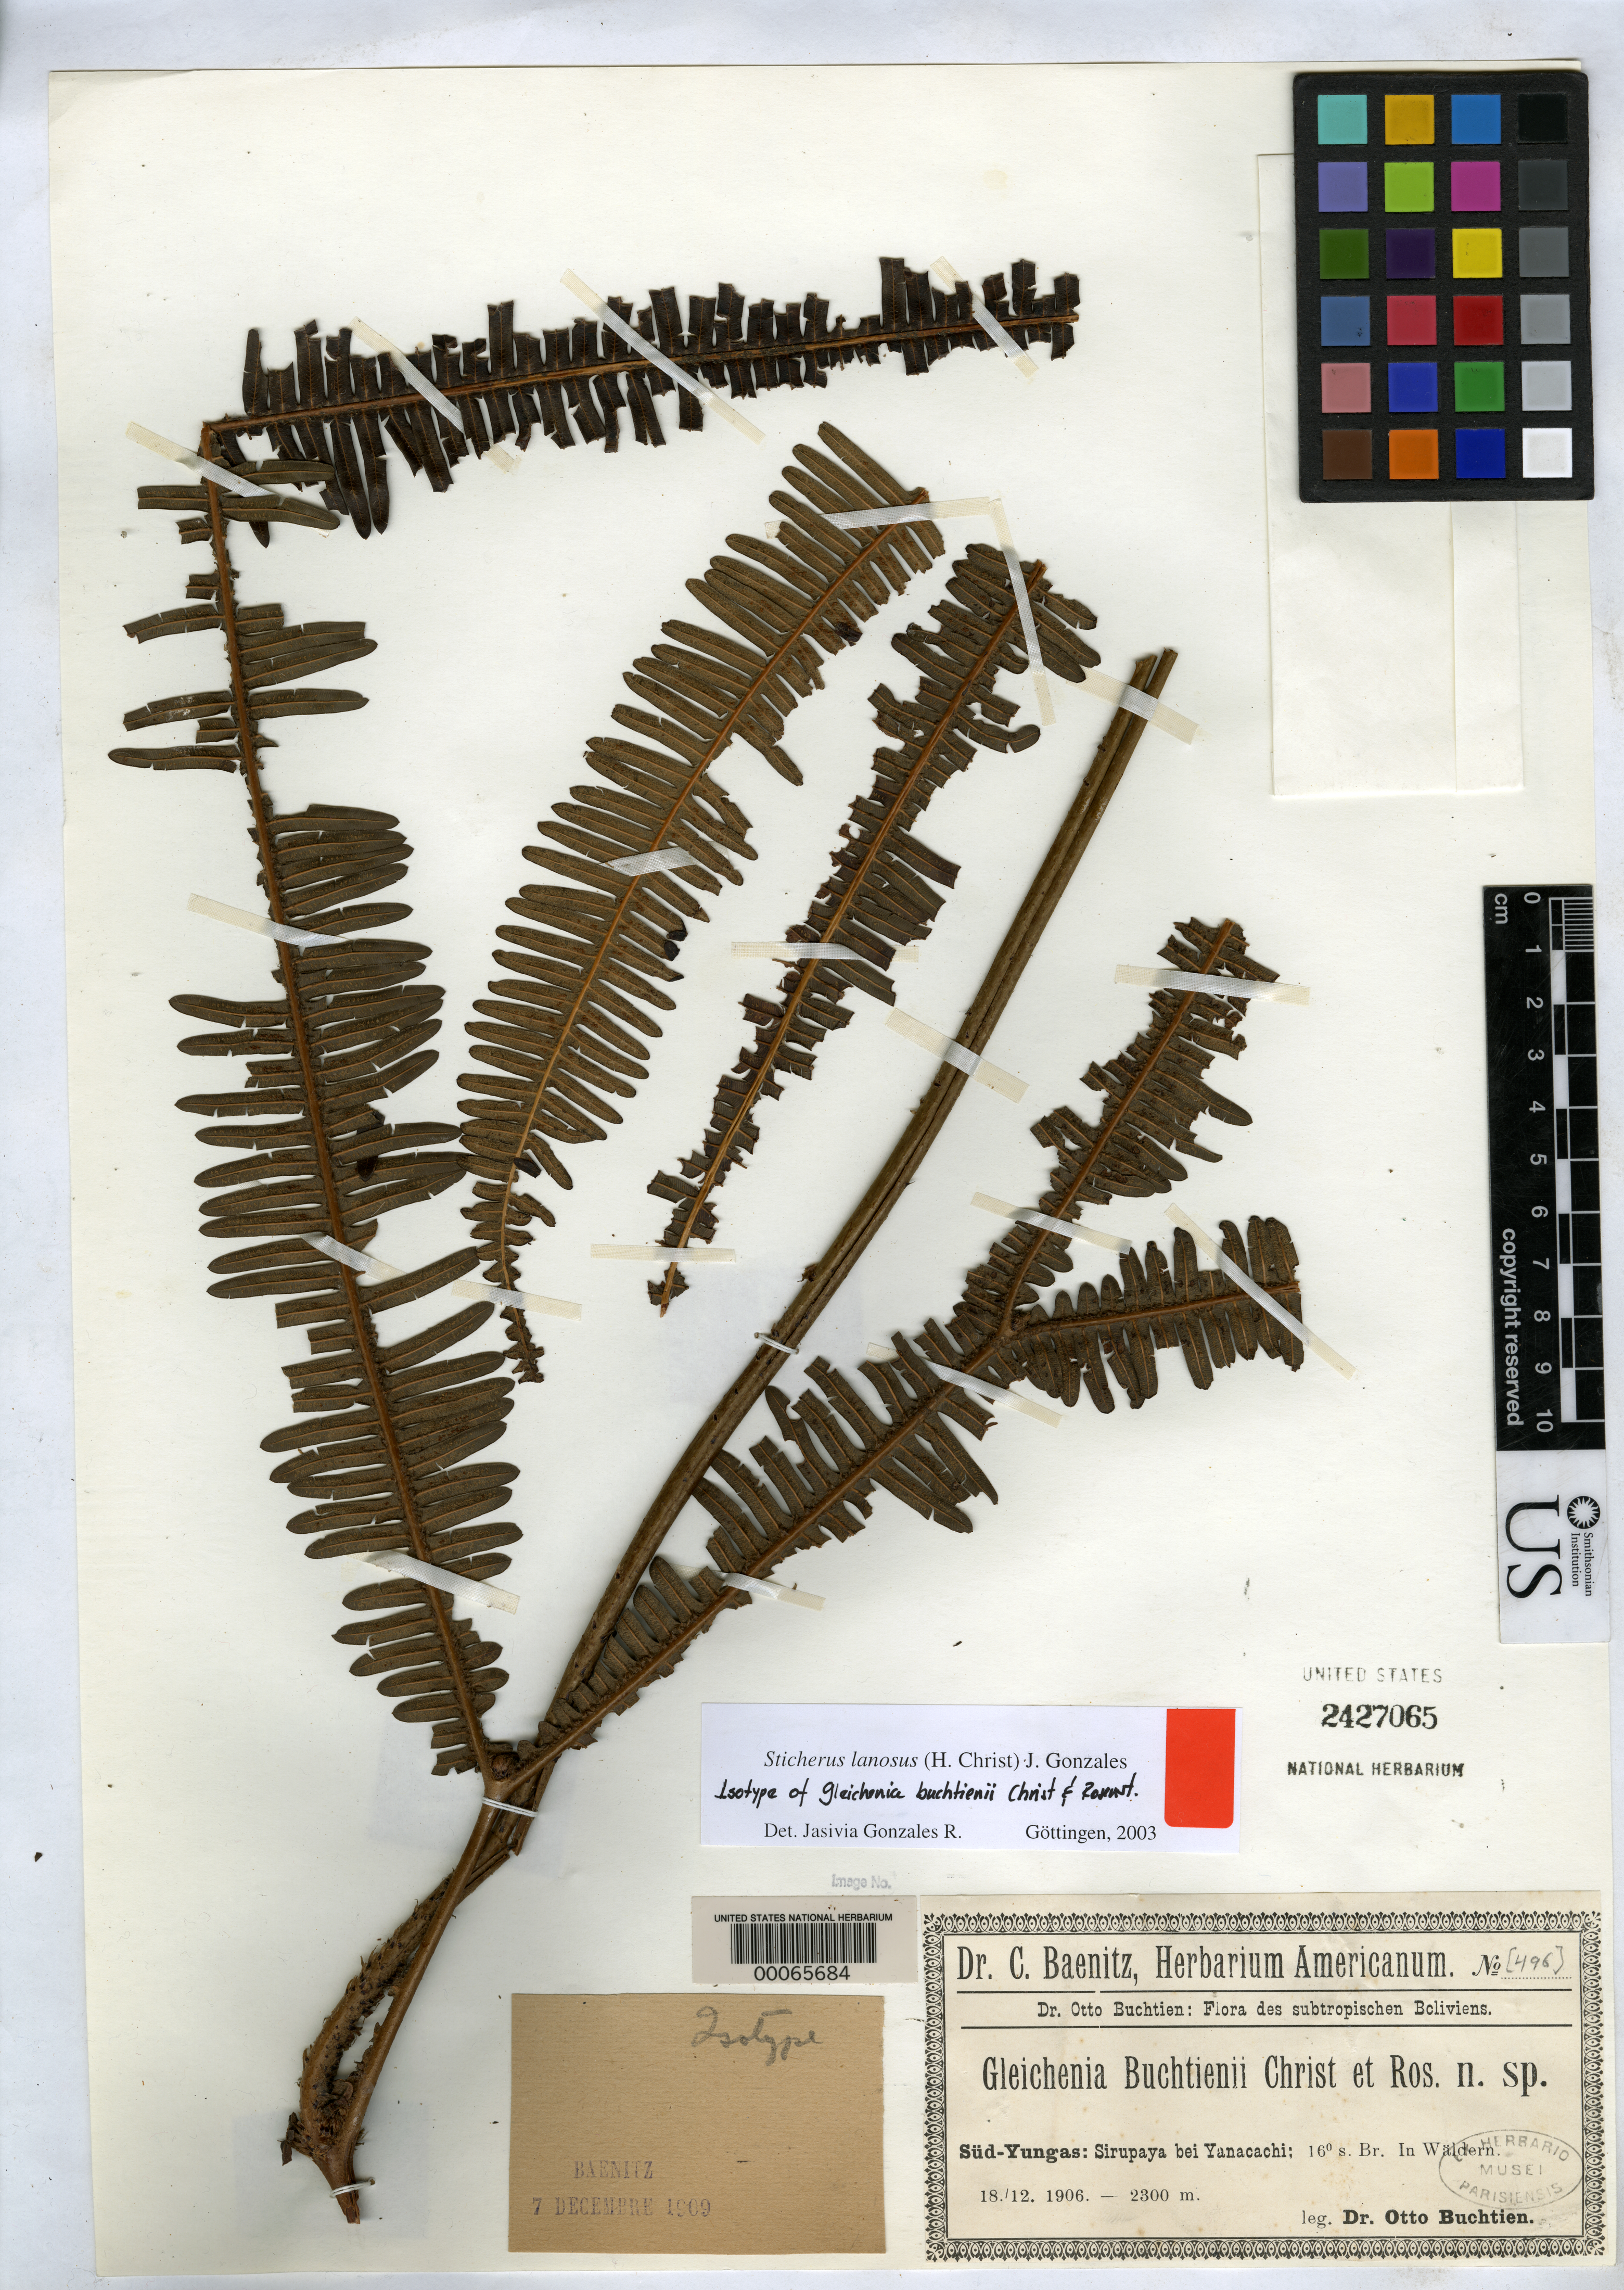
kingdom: Plantae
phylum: Tracheophyta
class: Polypodiopsida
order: Gleicheniales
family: Gleicheniaceae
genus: Gleichenia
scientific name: Gleichenia buchtienii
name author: Christ & Rosenst.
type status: Isotype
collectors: O. Buchtien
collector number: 496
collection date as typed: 18 Dec 1906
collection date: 1906-12-18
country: Bolivia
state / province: La Paz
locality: Sirupaya near Yanacachi.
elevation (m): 2300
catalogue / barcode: US 2427065